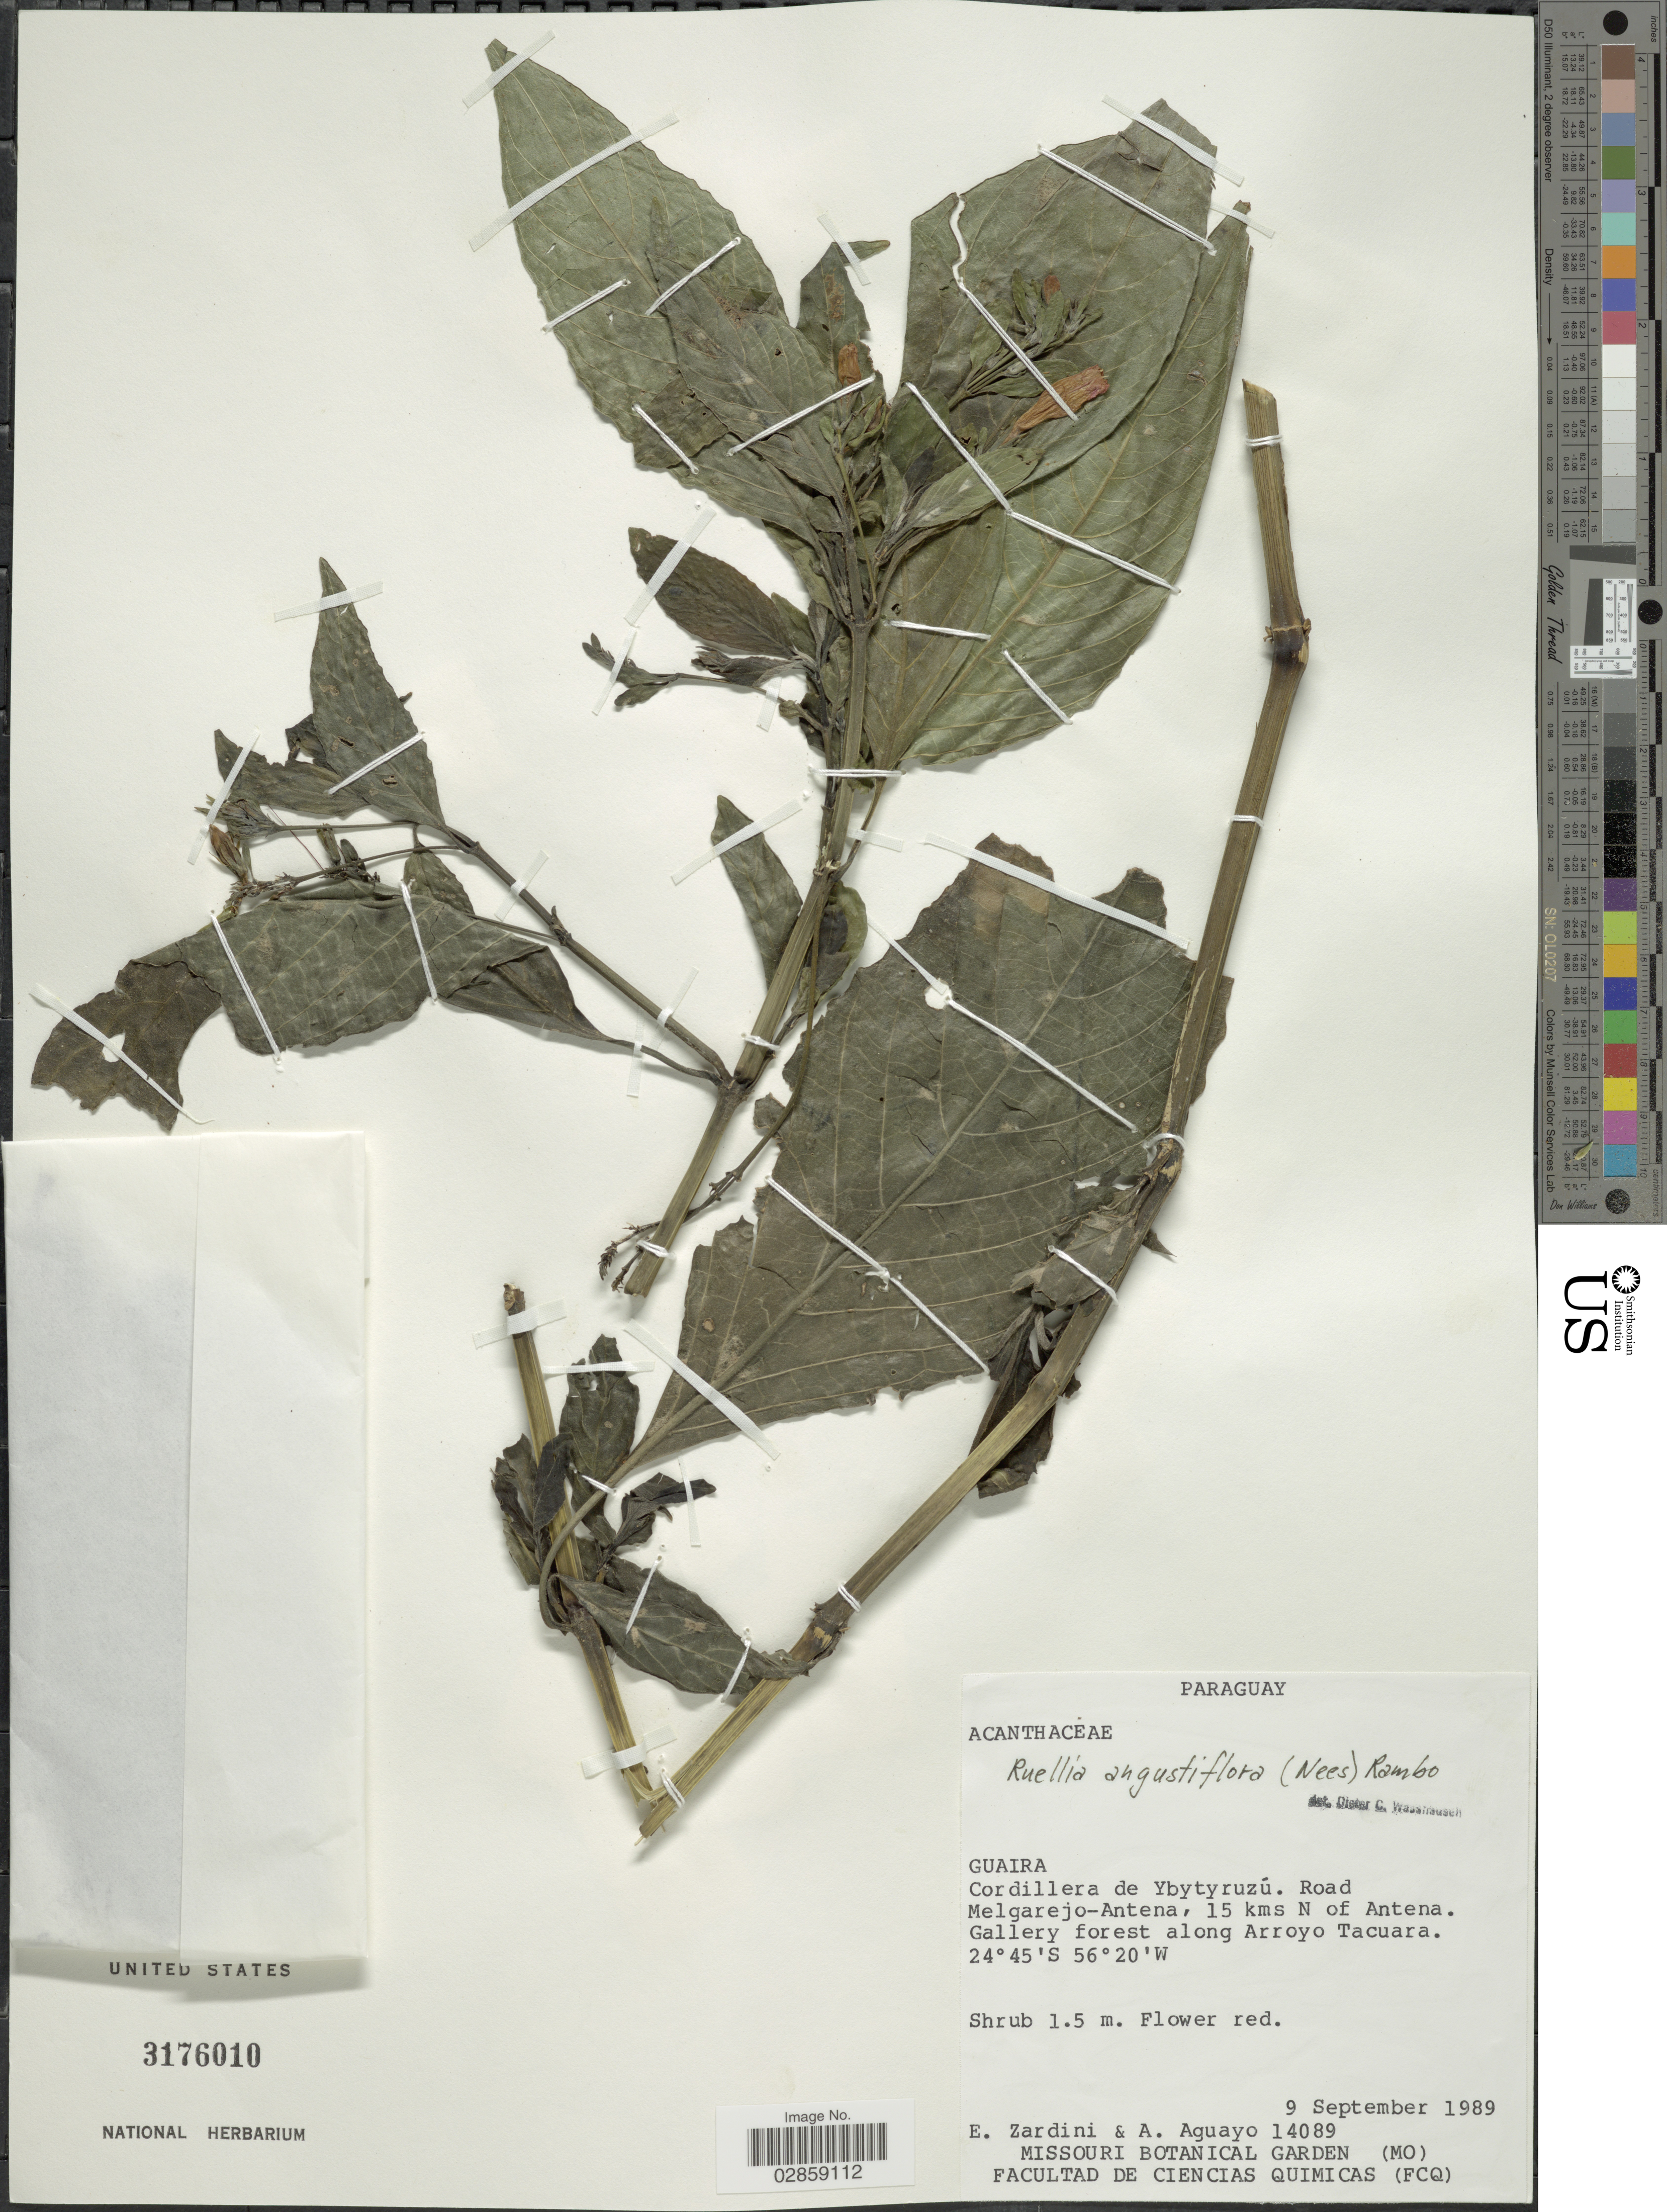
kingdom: Plantae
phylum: Tracheophyta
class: Magnoliopsida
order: Lamiales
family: Acanthaceae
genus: Ruellia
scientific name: Ruellia angustiflora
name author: (Nees) Lindau ex Rambo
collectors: E. M. Zardini & A. Aguayo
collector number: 14089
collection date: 1989-09-09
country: Paraguay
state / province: Guaira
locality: Cordillera de Ybytyruzú. Road Melgarejo-Antena, 15 kms N of Antenna. Gallery forest along Arroyo Tacuara.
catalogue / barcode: US 3176010